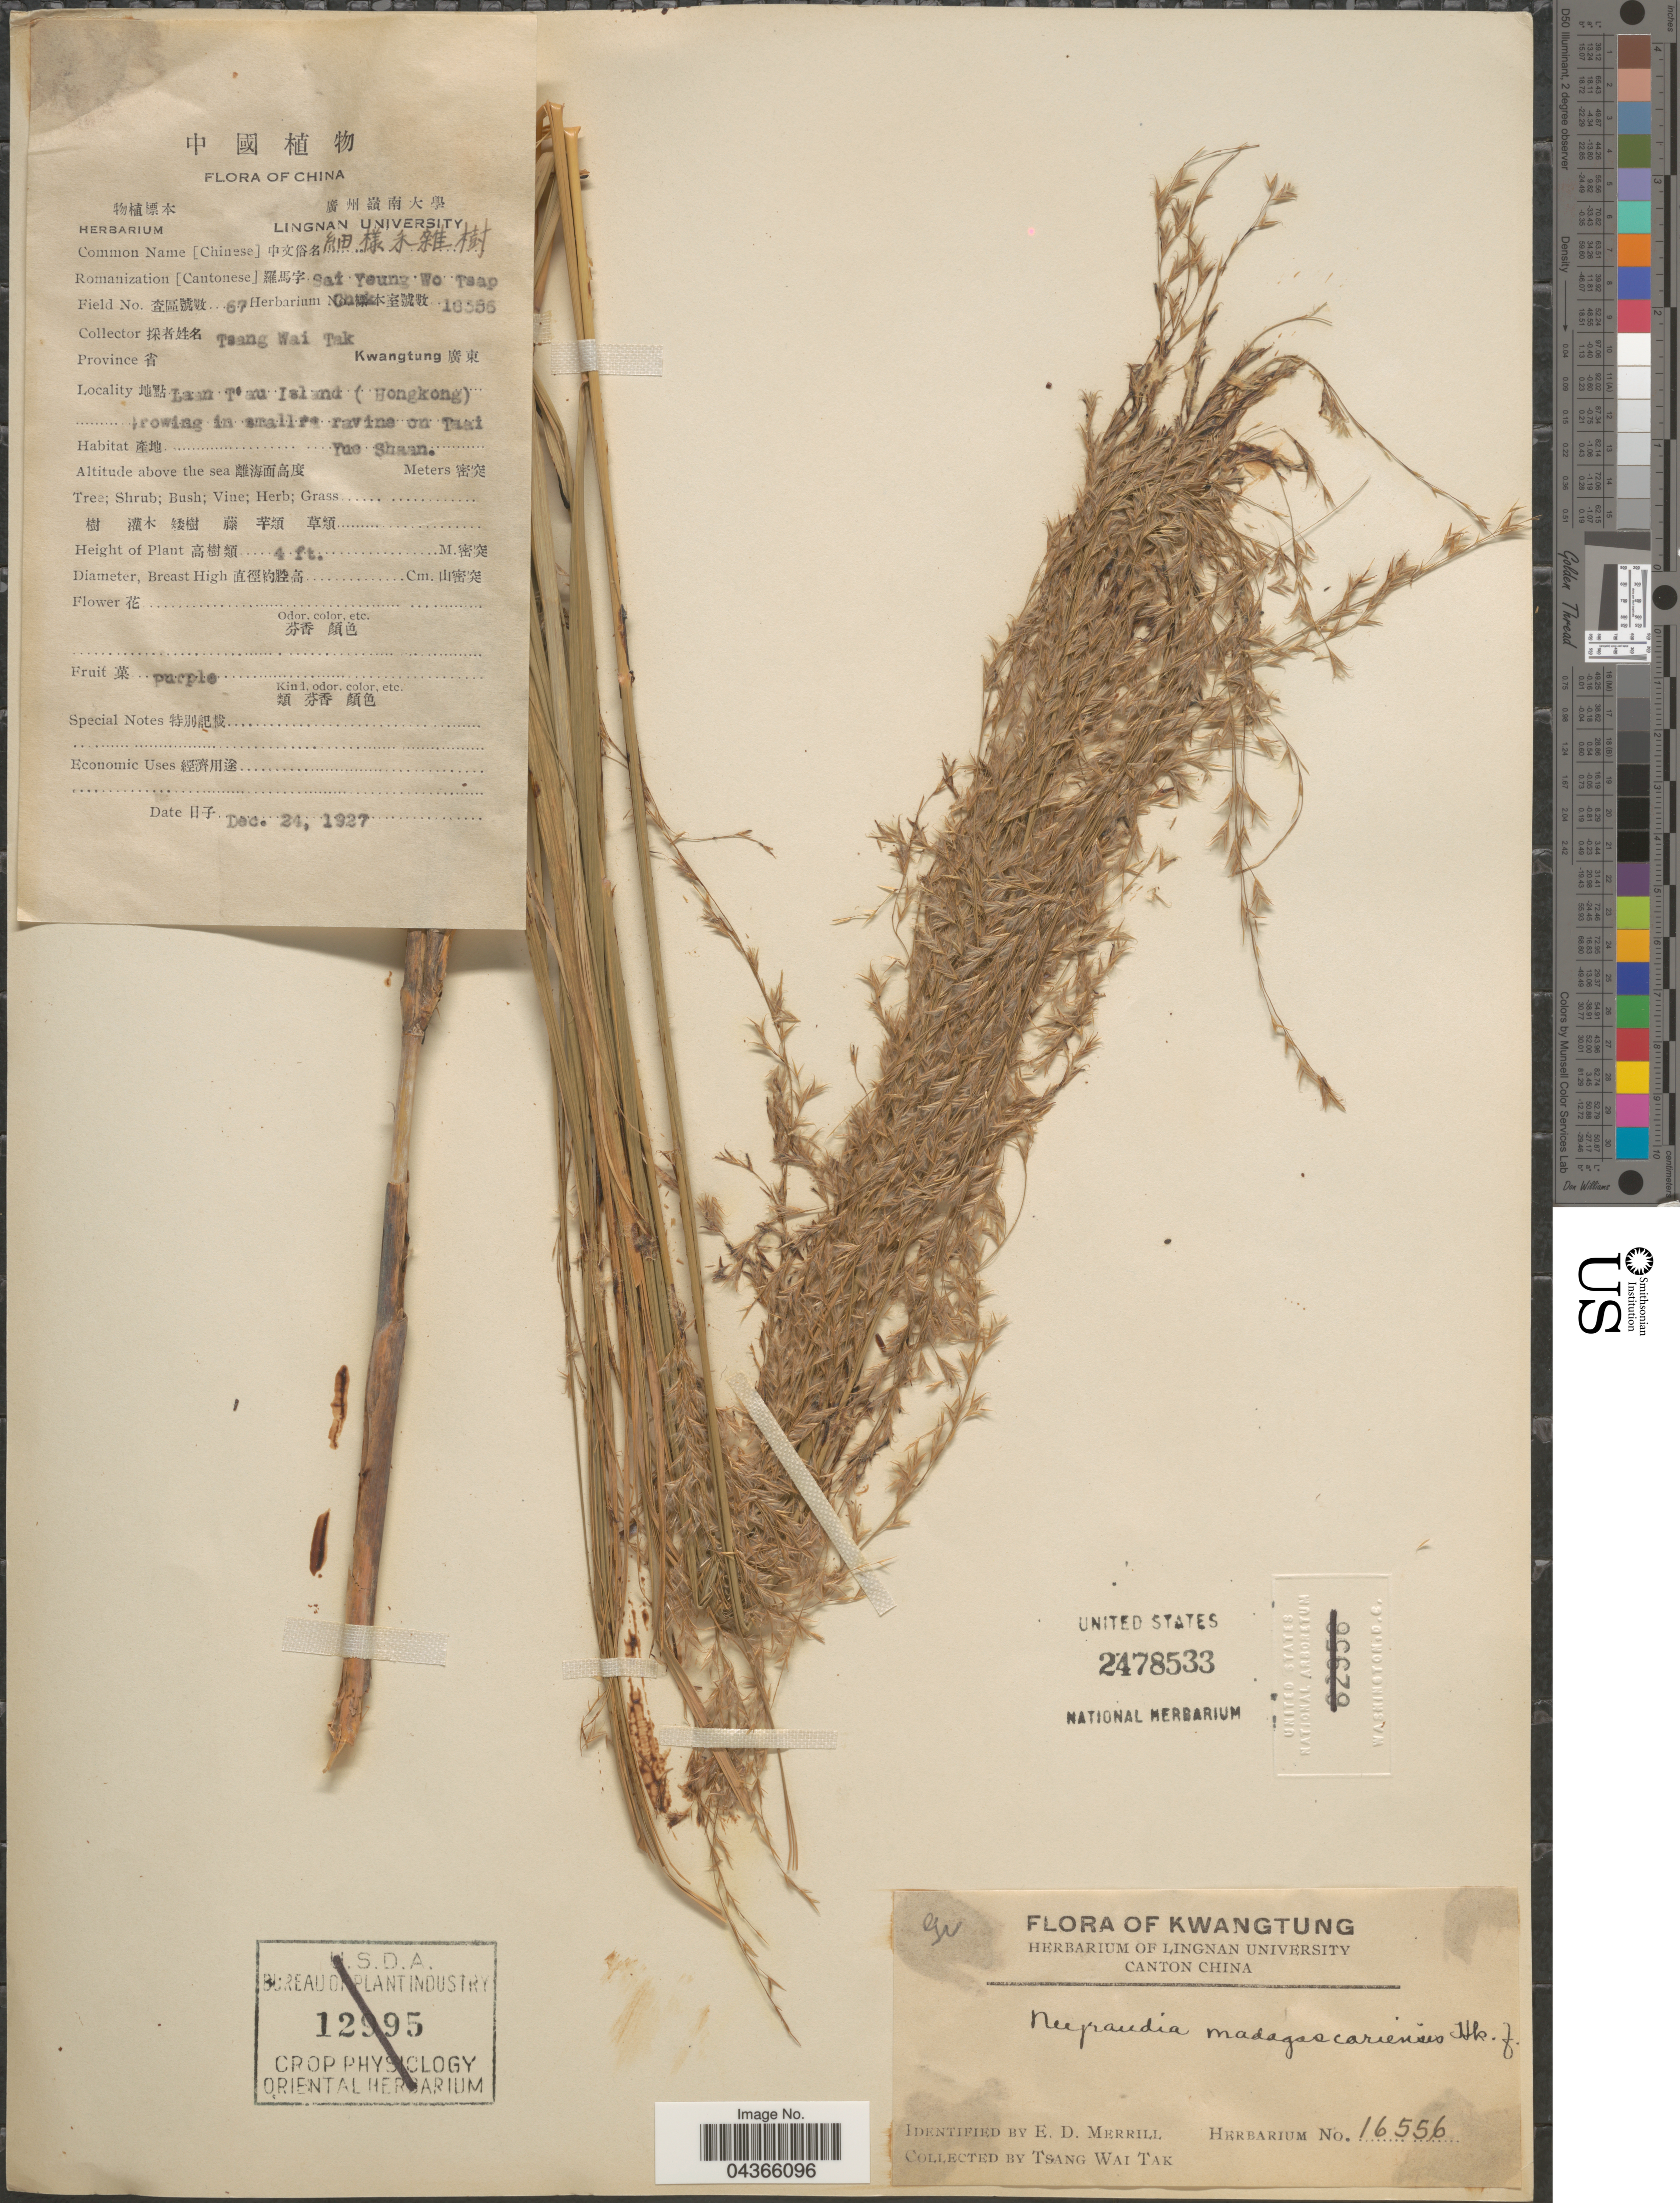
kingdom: Plantae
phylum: Tracheophyta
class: Liliopsida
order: Poales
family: Poaceae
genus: Neyraudia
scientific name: Neyraudia arundinacea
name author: (L.) Henr.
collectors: W. T. Tsang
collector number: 67/16556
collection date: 1927-12-24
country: China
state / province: Guangdong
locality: Province Kwangtung. Laan T'au Island (Hongkong). In small ravine on Taai Yue Shaan.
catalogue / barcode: US 2478533